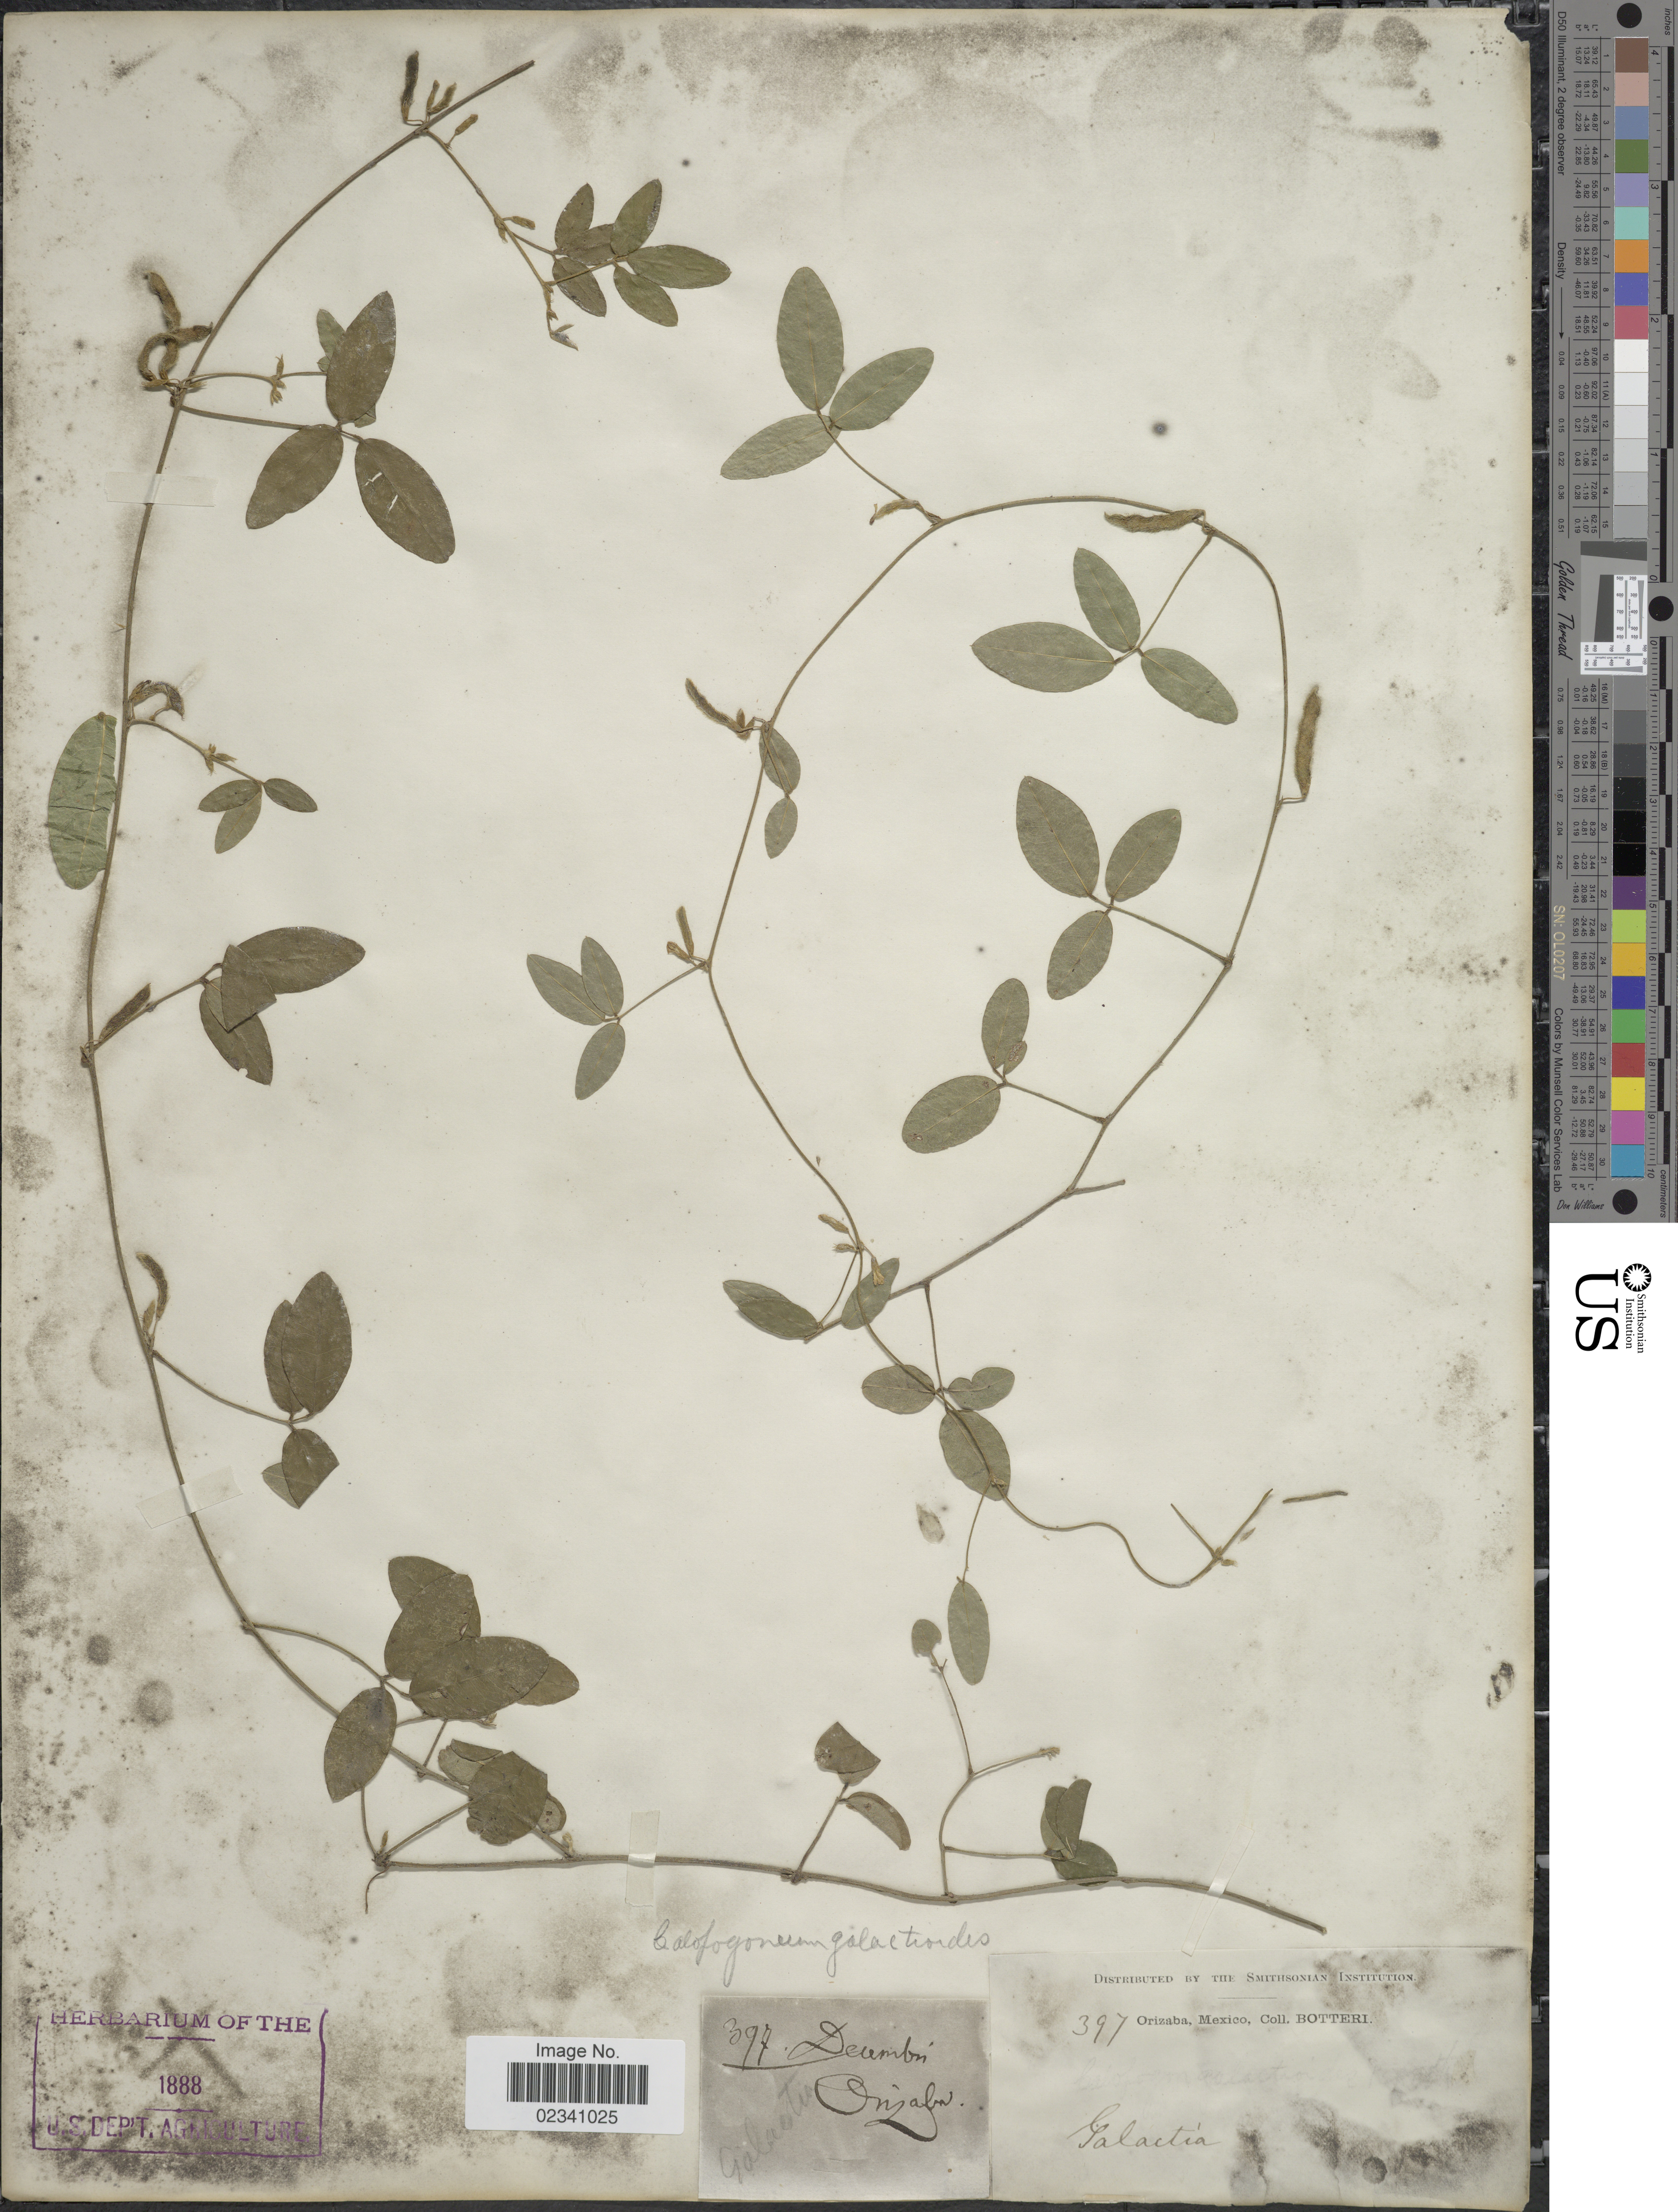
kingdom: Plantae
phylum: Tracheophyta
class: Magnoliopsida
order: Fabales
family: Fabaceae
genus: Calopogonium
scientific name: Calopogonium galactioides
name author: (Kunth) Hemsl.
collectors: -. Botteri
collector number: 397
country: Mexico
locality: Orizaba, Mexico